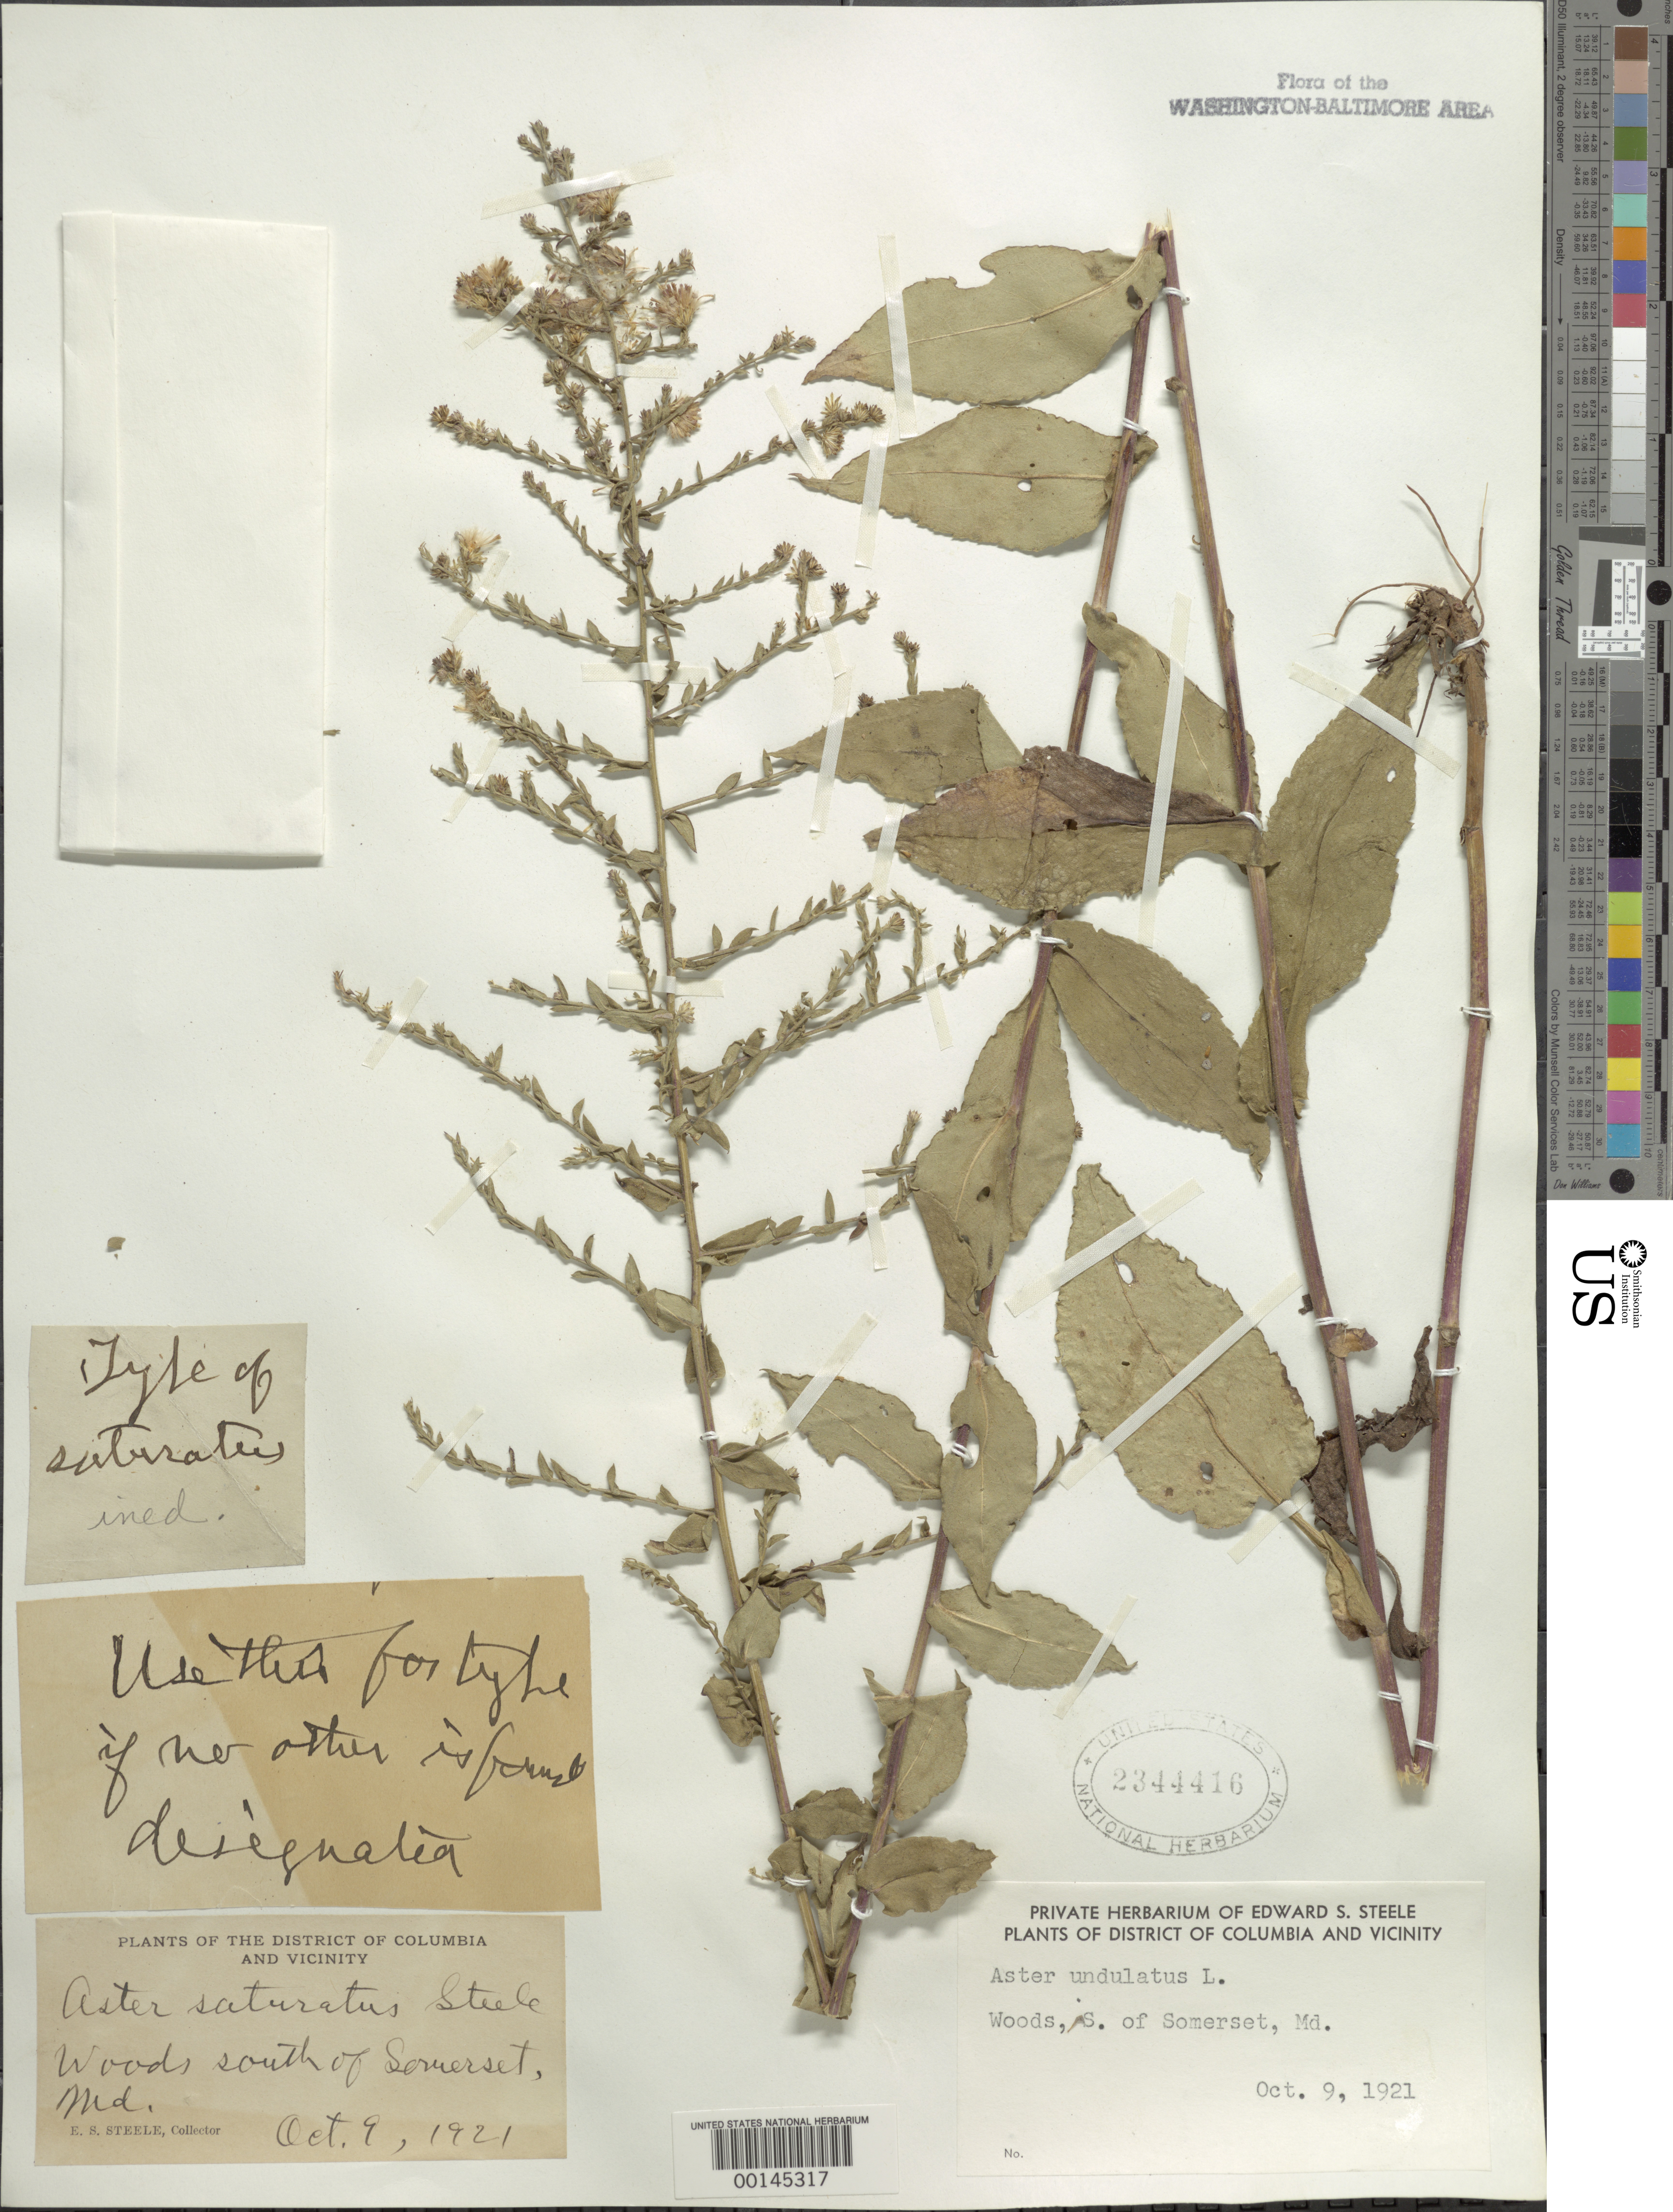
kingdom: Plantae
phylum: Tracheophyta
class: Magnoliopsida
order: Asterales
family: Asteraceae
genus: Symphyotrichum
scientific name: Symphyotrichum undulatum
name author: (L.) G.L. Nesom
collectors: E. Steele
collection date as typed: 09 Oct 1921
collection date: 1921-10-09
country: United States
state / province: Maryland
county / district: Montgomery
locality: South of Somerset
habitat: Woods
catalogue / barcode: US 2344416